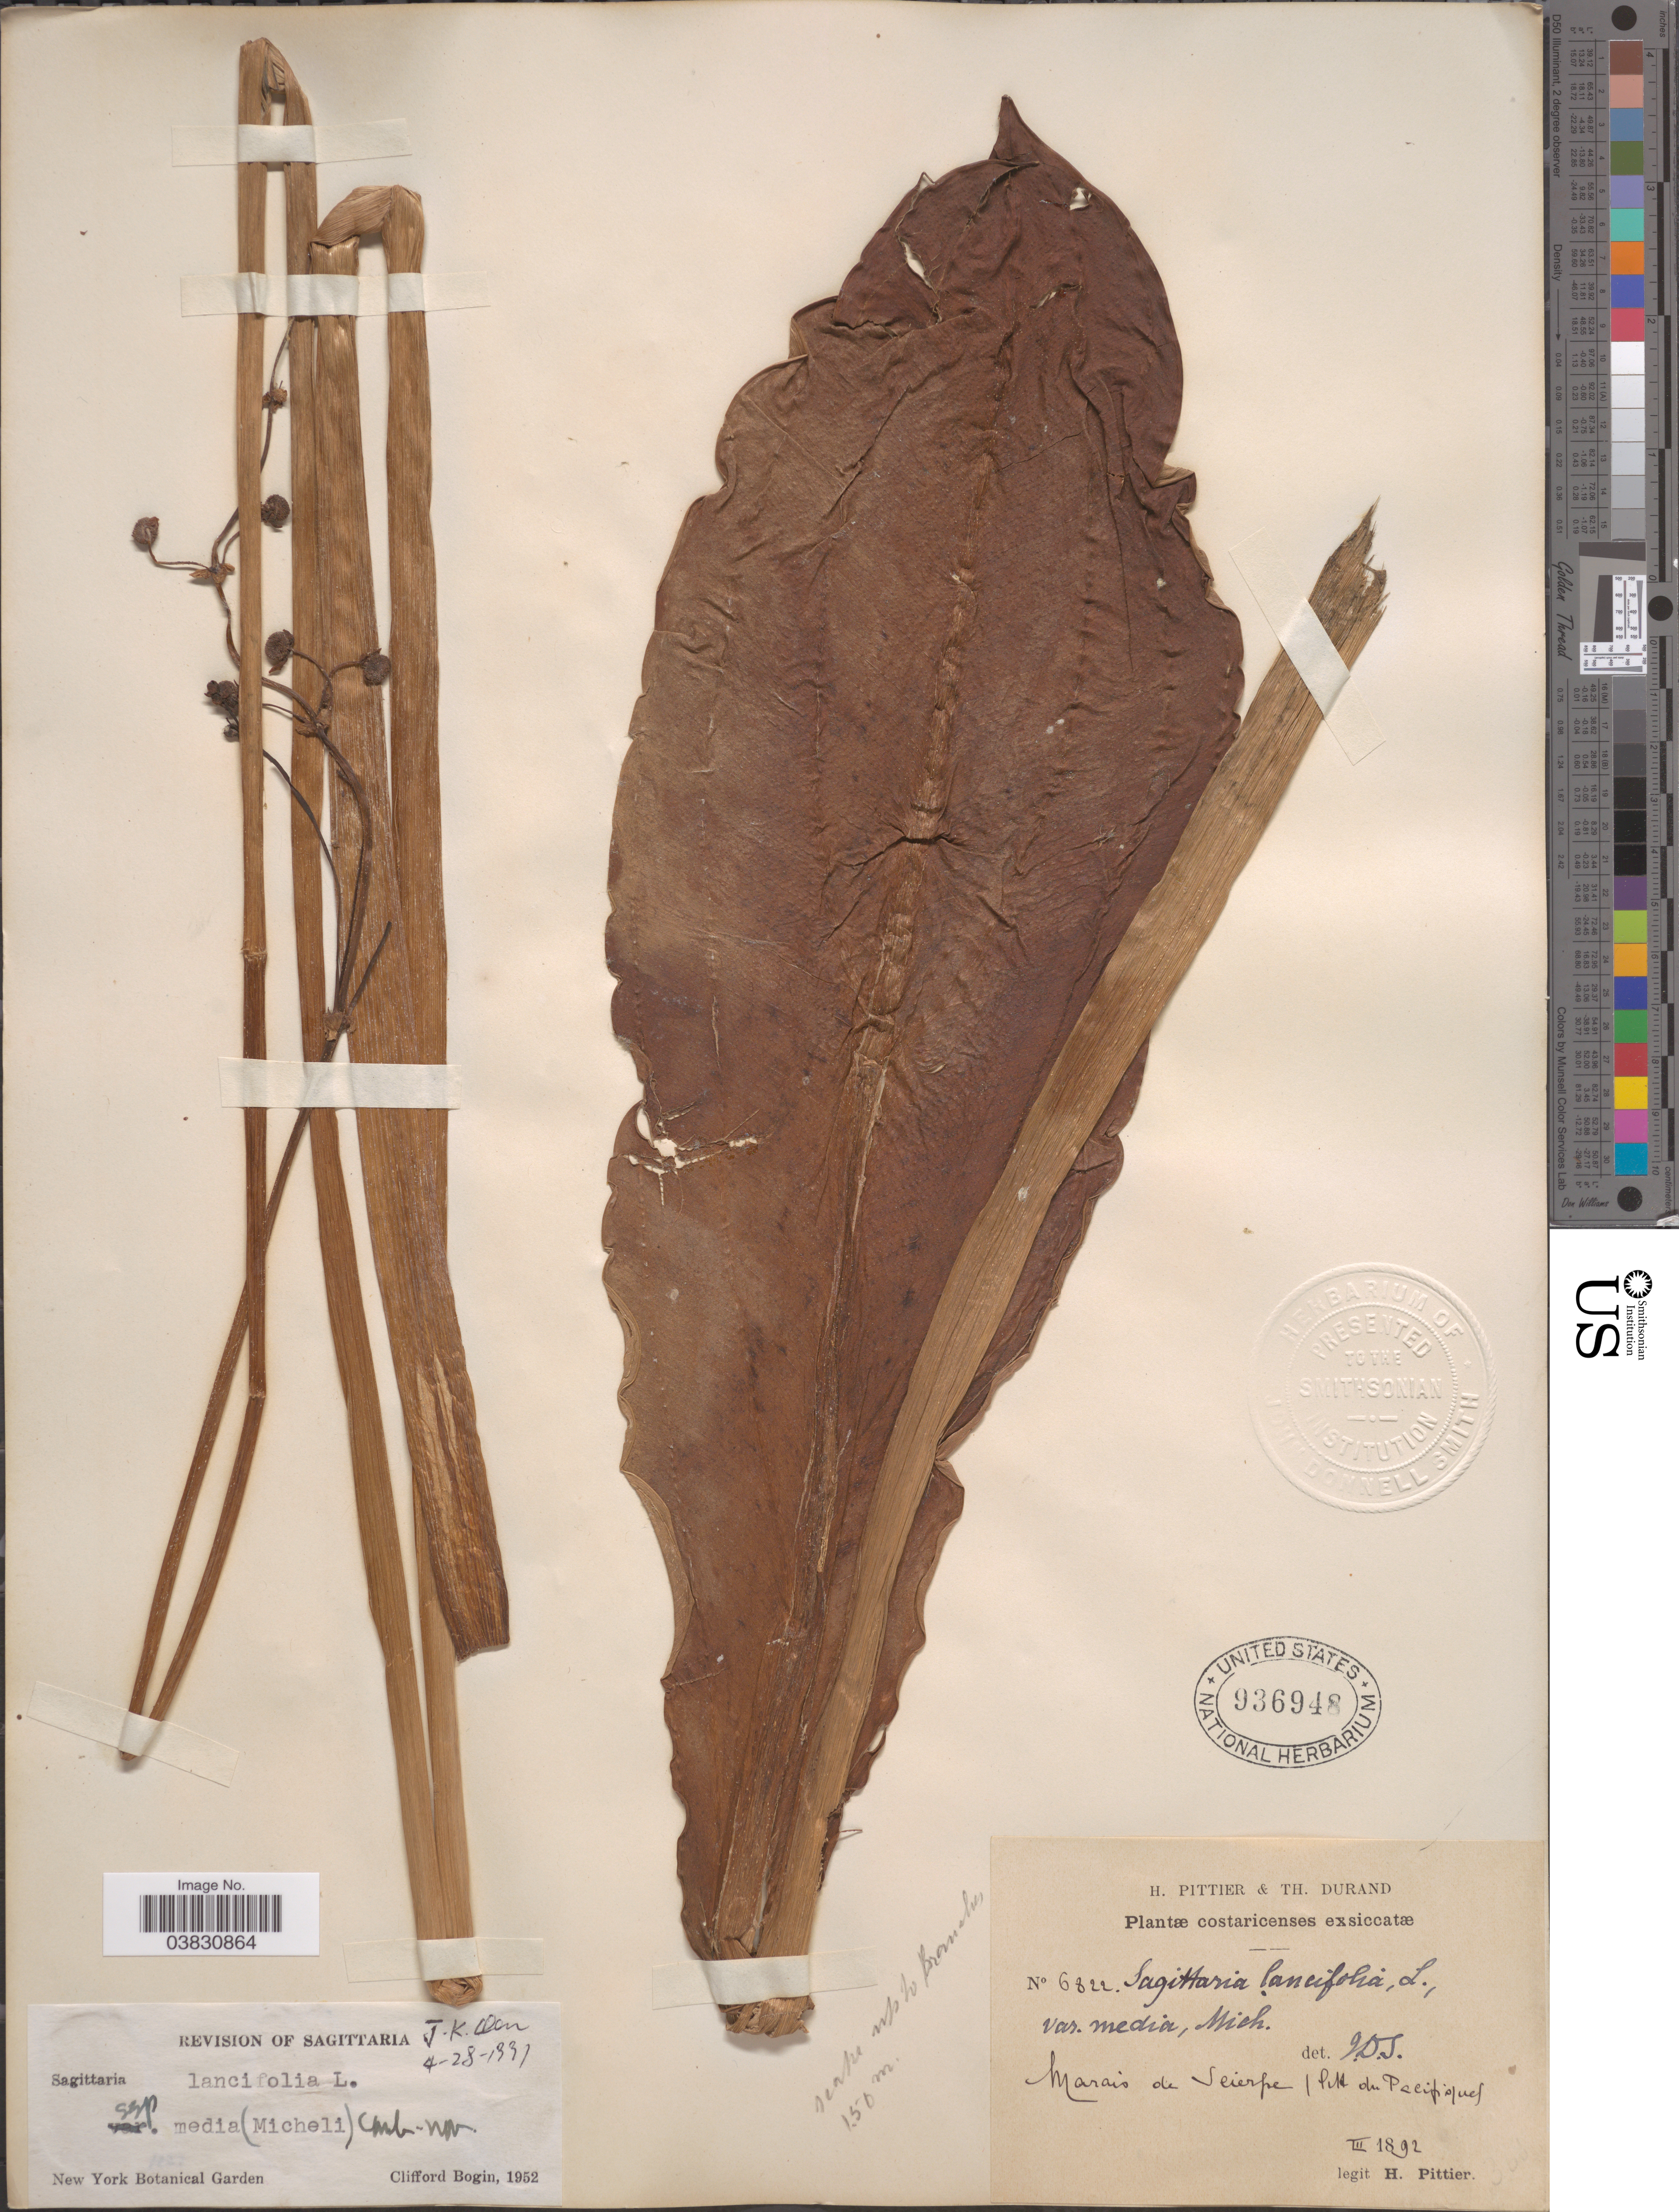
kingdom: Plantae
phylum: Tracheophyta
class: Liliopsida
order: Alismatales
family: Alismataceae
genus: Sagittaria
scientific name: Sagittaria lancifolia subsp. media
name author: (Micheli) Bogin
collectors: H. F. Pittier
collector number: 6822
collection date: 1892-03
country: Costa Rica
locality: Marais de Sierpe [illegible text] du Pacifique.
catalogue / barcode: US 936948